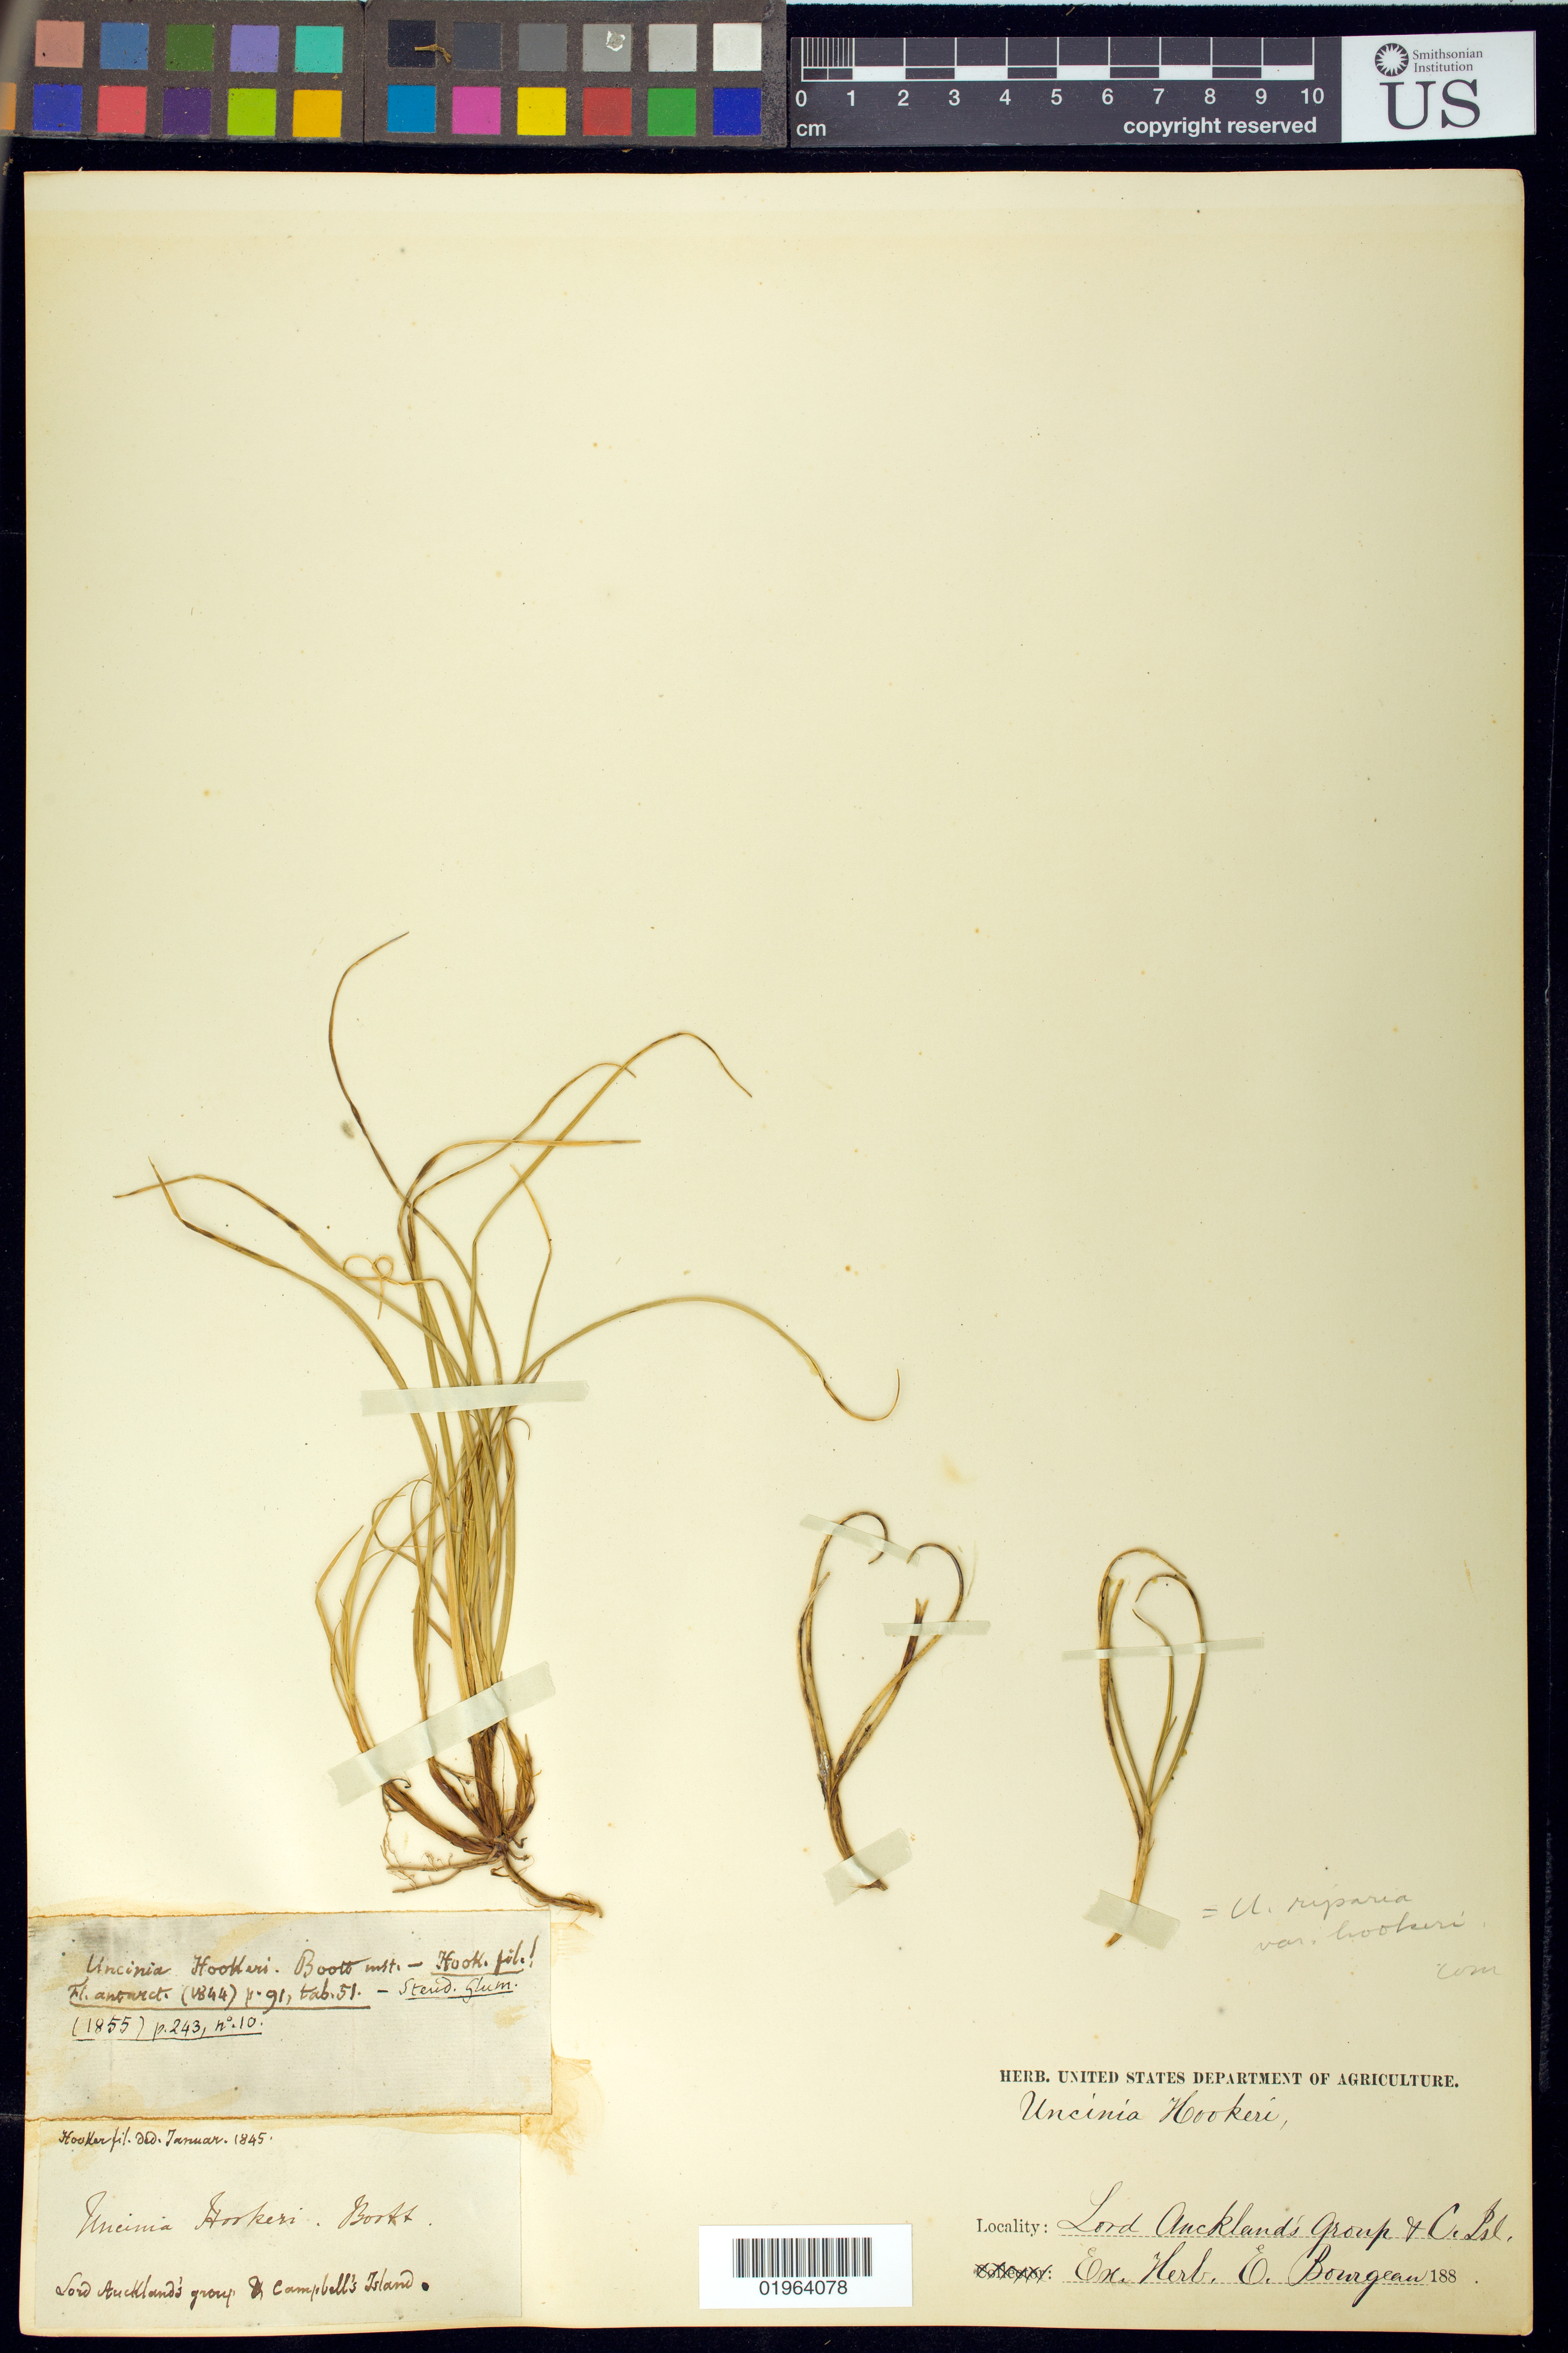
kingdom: Plantae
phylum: Tracheophyta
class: Liliopsida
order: Poales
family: Cyperaceae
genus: Carex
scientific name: Carex erebus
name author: K.A. Ford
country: New Zealand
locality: Lord Auckland's Group, Campbell's Island